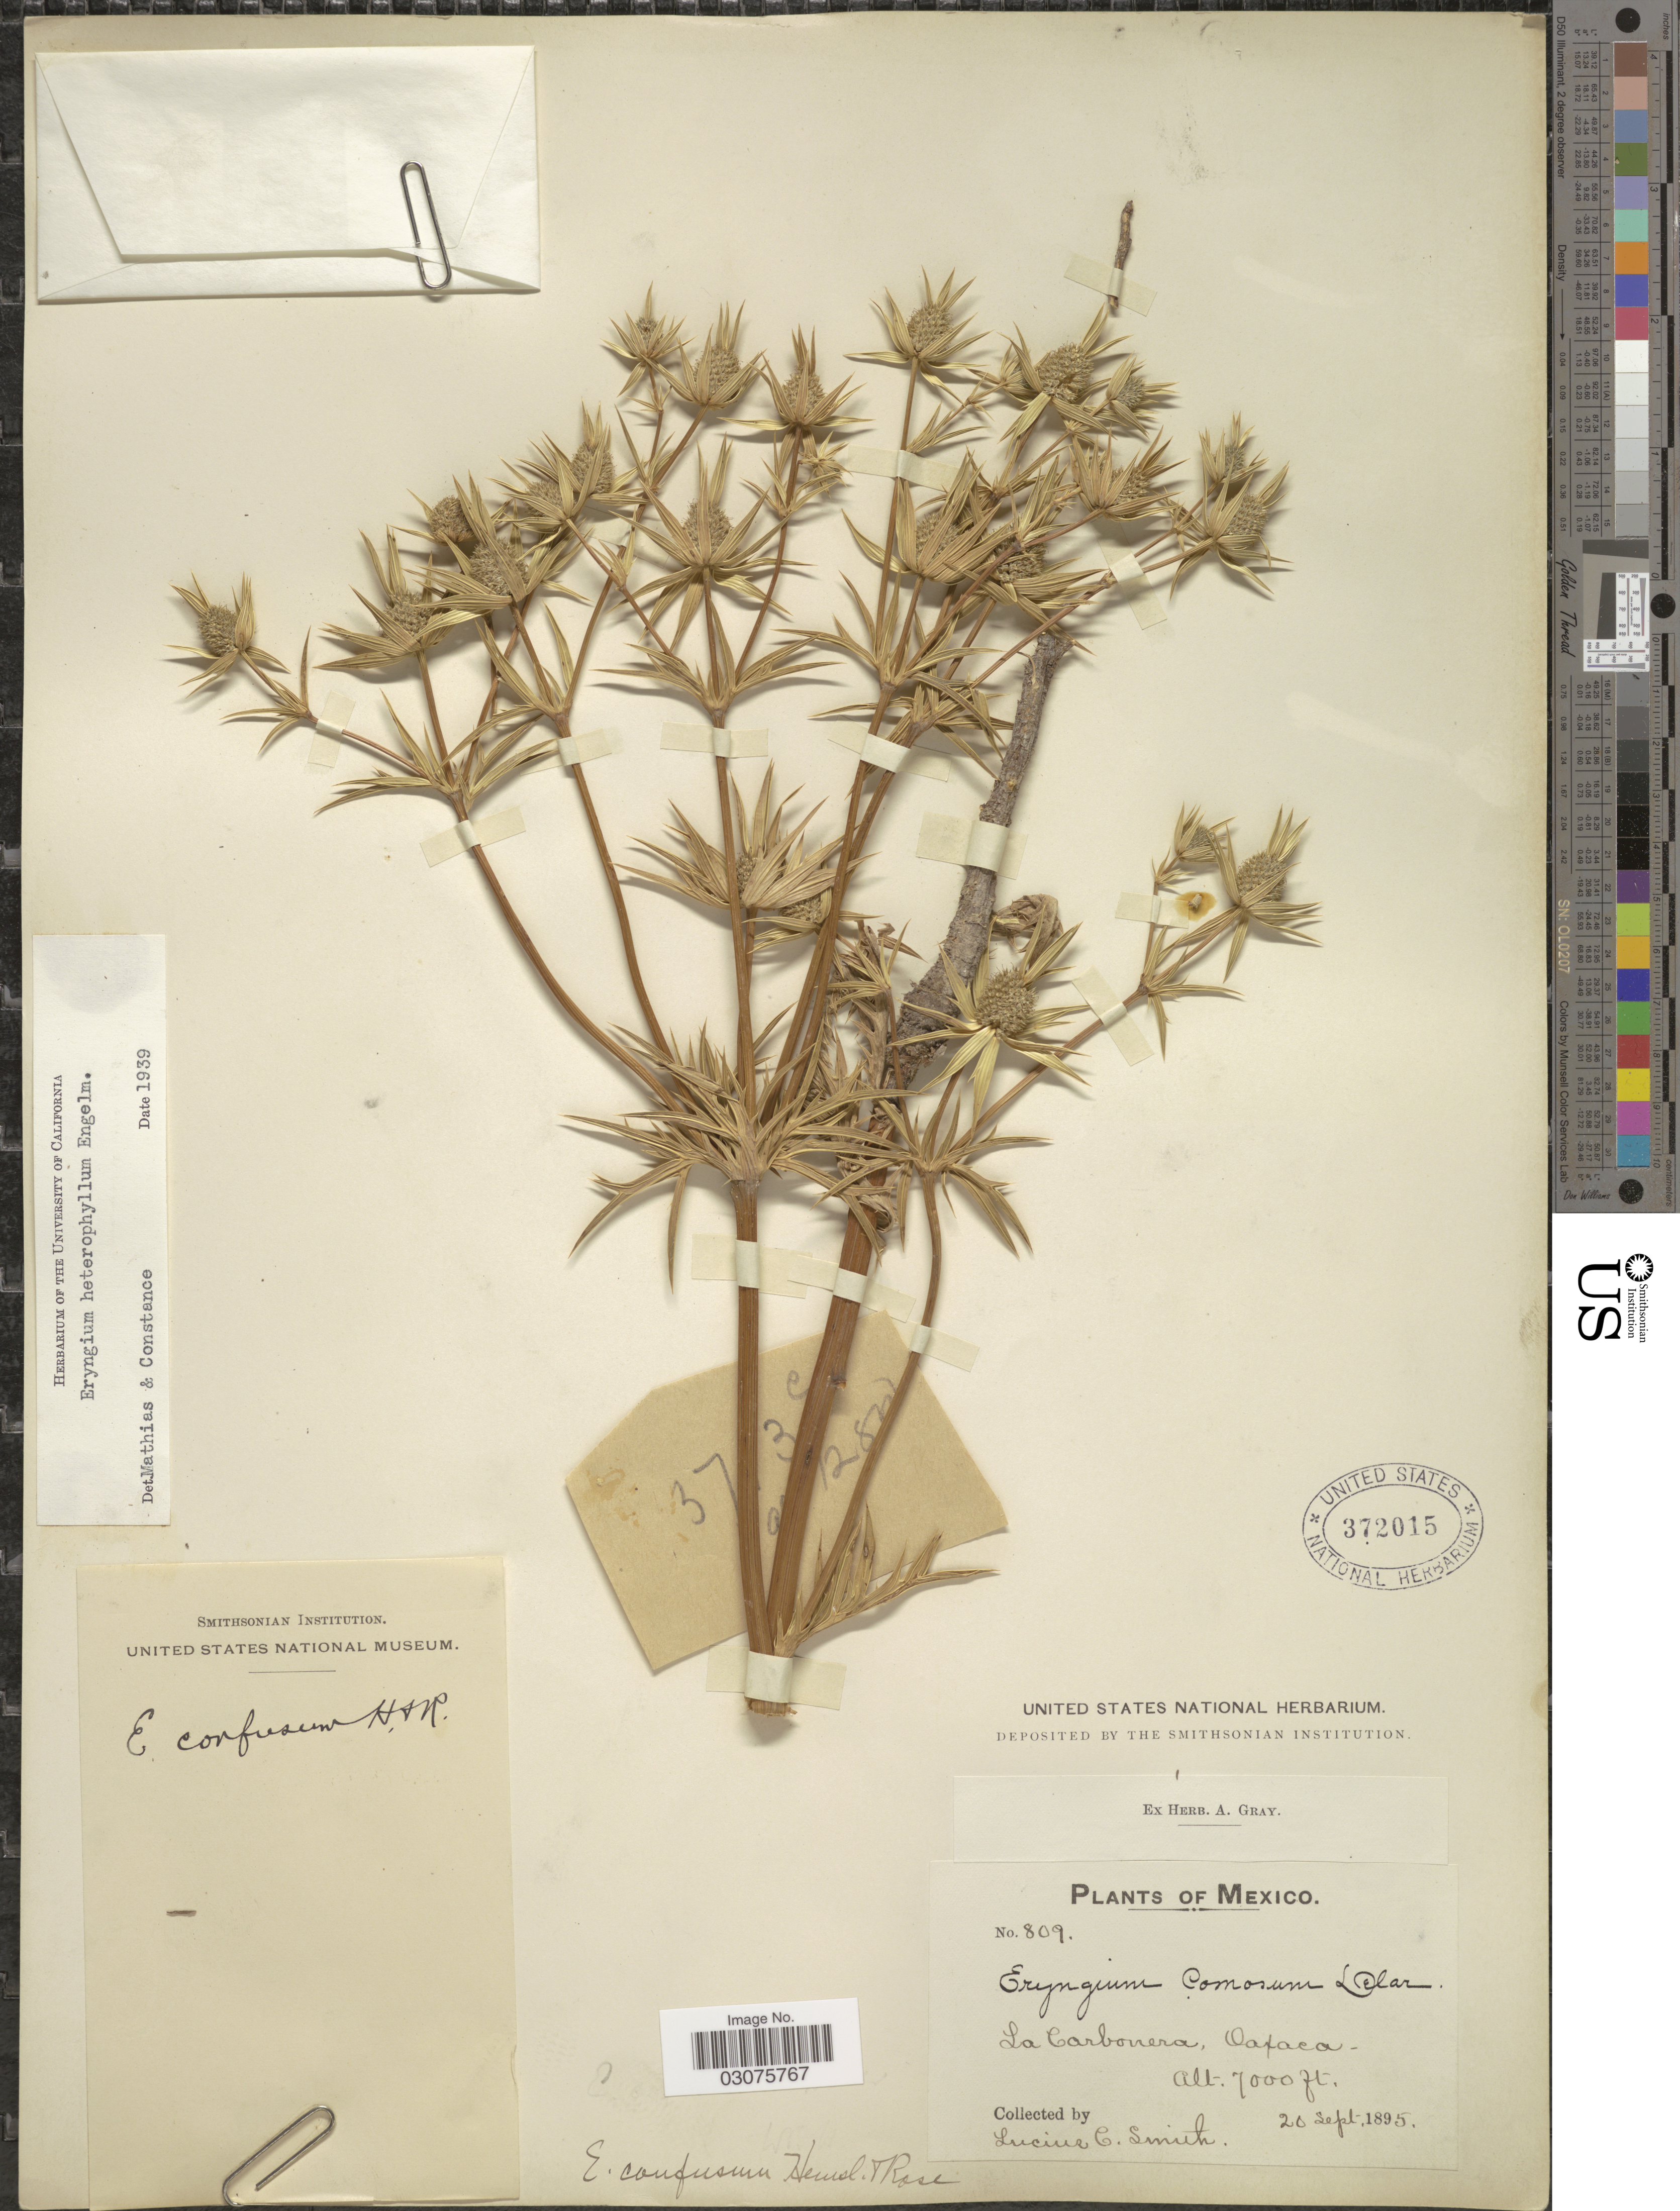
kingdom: Plantae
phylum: Tracheophyta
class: Magnoliopsida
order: Apiales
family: Apiaceae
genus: Eryngium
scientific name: Eryngium heterophyllum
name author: Engelm.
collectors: L. C. Smith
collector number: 809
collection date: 1895-09-20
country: Mexico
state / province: Oaxaca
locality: La Carbonera.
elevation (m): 2134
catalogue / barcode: US 372015